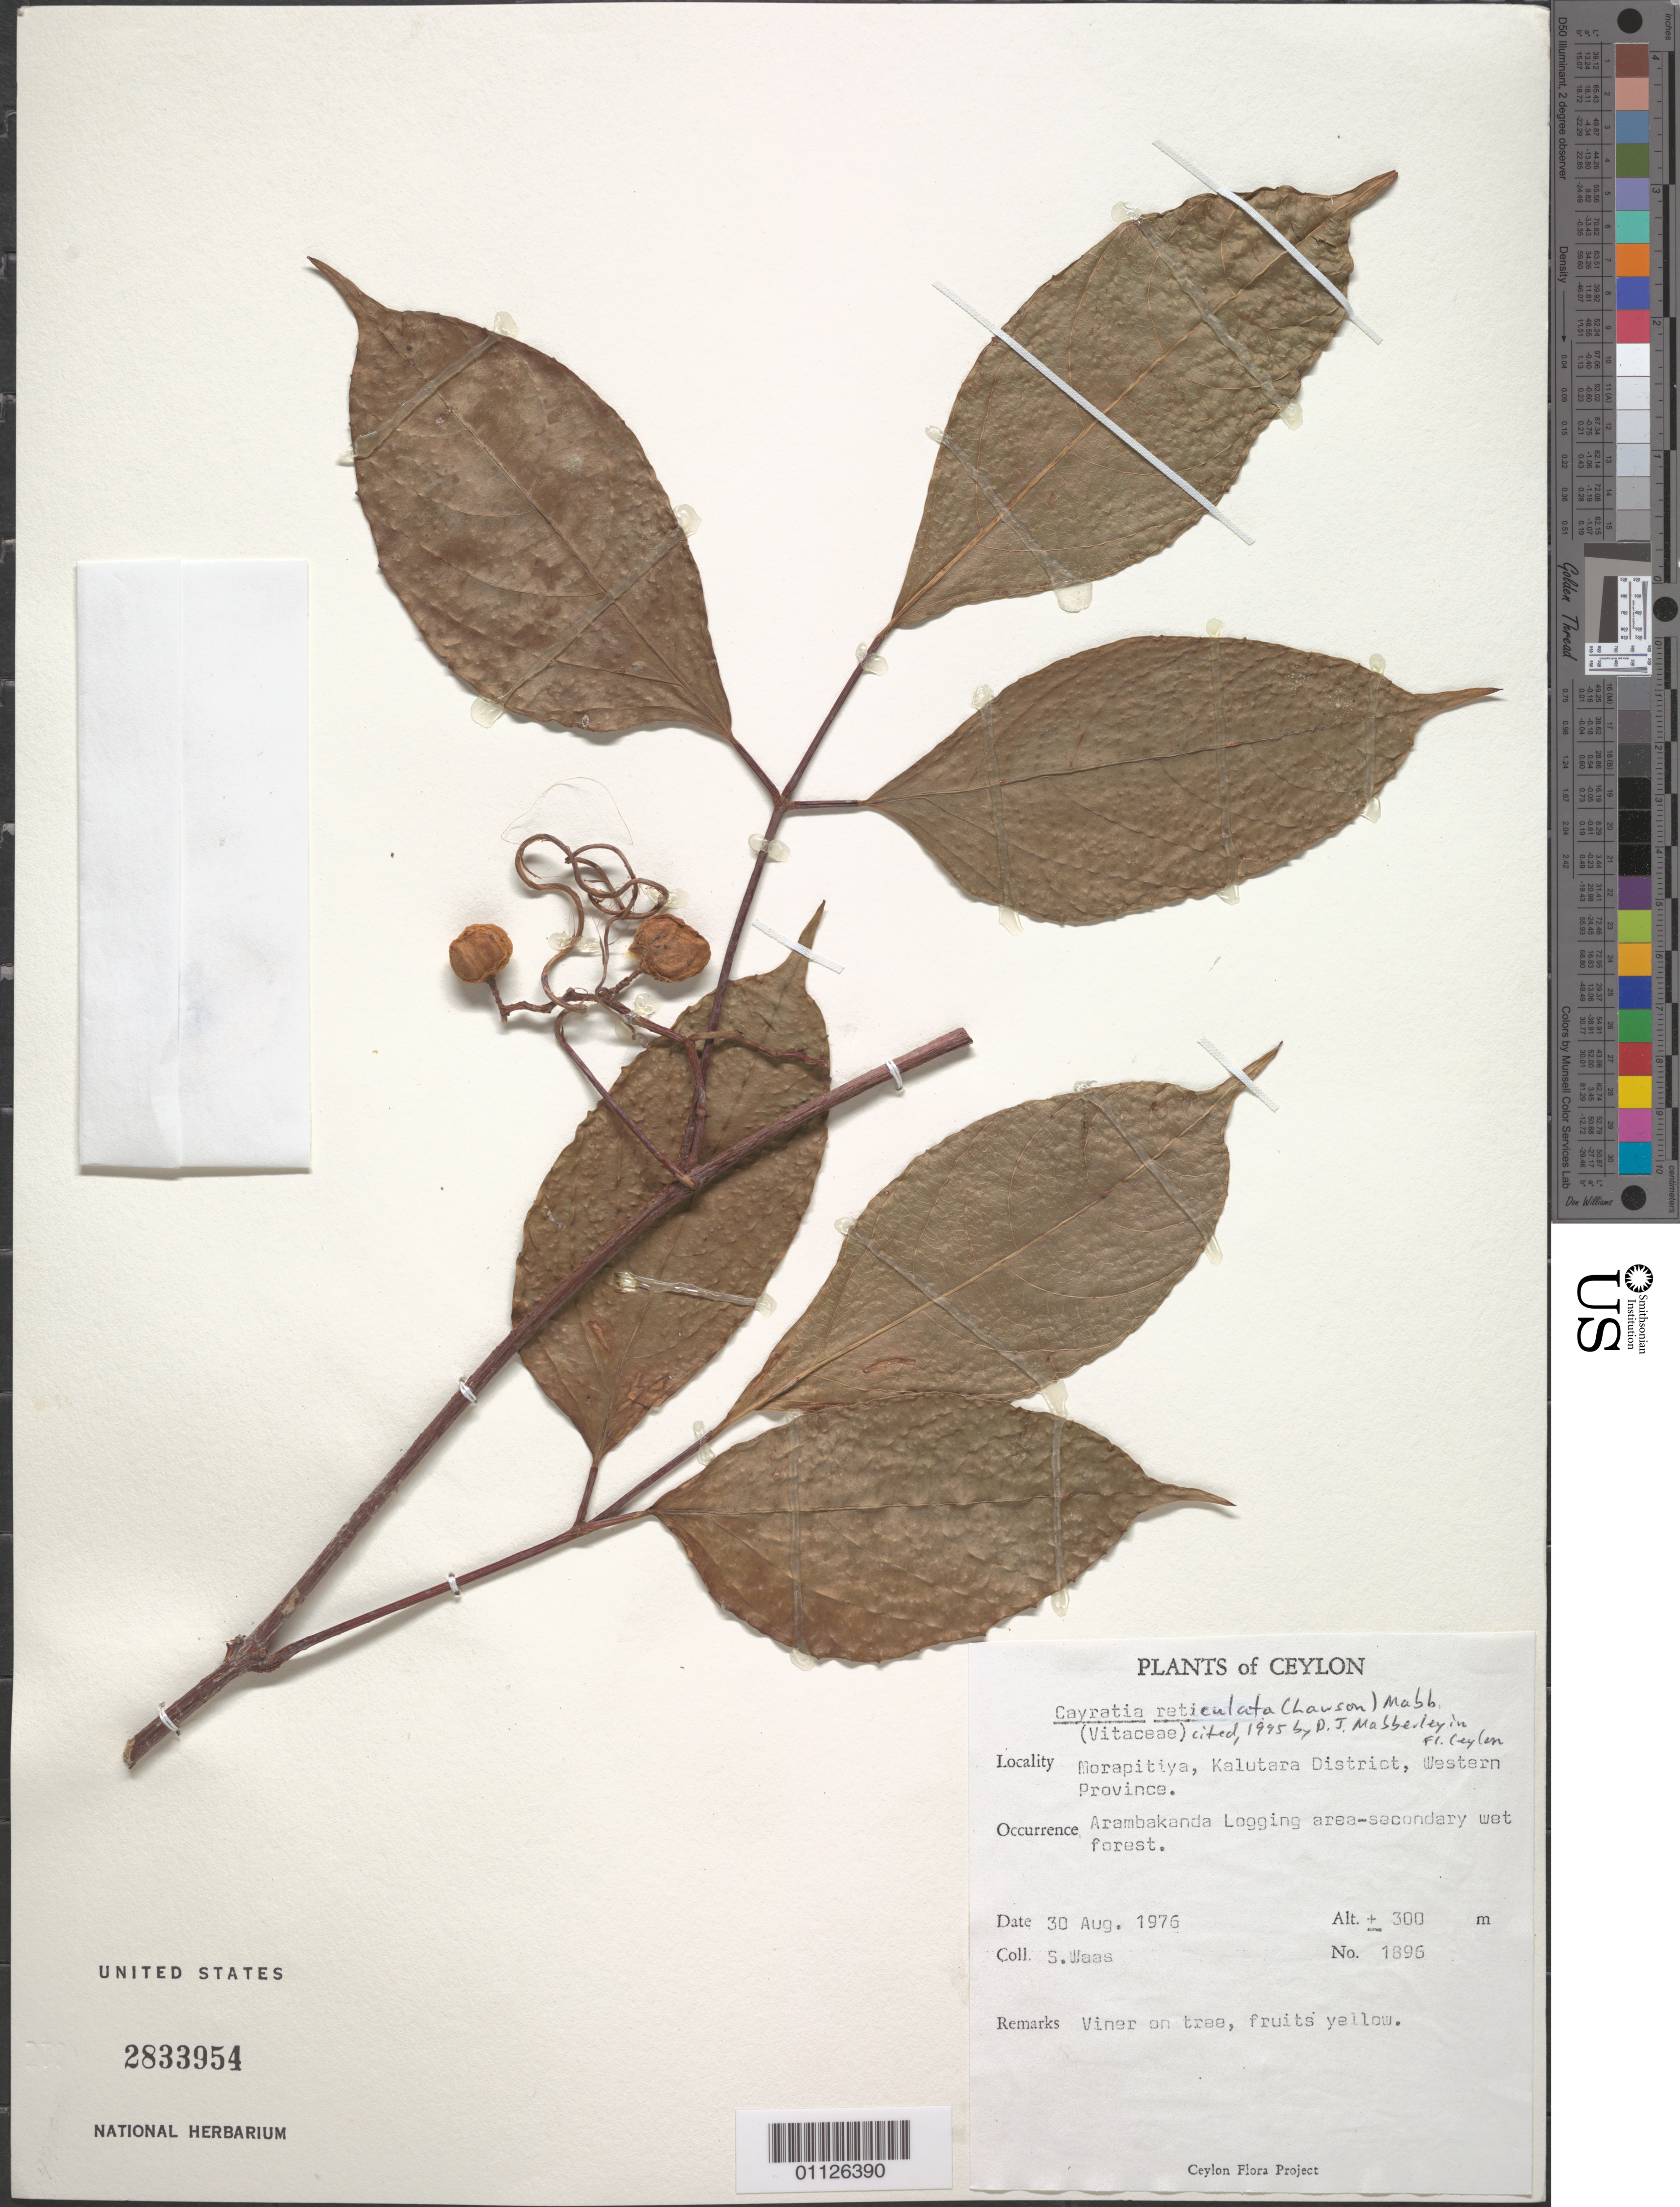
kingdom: Plantae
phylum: Tracheophyta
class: Magnoliopsida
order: Vitales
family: Vitaceae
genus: Cayratia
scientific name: Cayratia reticulata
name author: (M.A. Lawson) Mabb.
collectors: S. Waas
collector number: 1896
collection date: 1976-08-30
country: Sri Lanka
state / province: Western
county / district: Kalutara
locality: Morapitiya. Arambakanda Logging area.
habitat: Secondary wet forest. Viner ot tree.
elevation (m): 300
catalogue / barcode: US 2833954